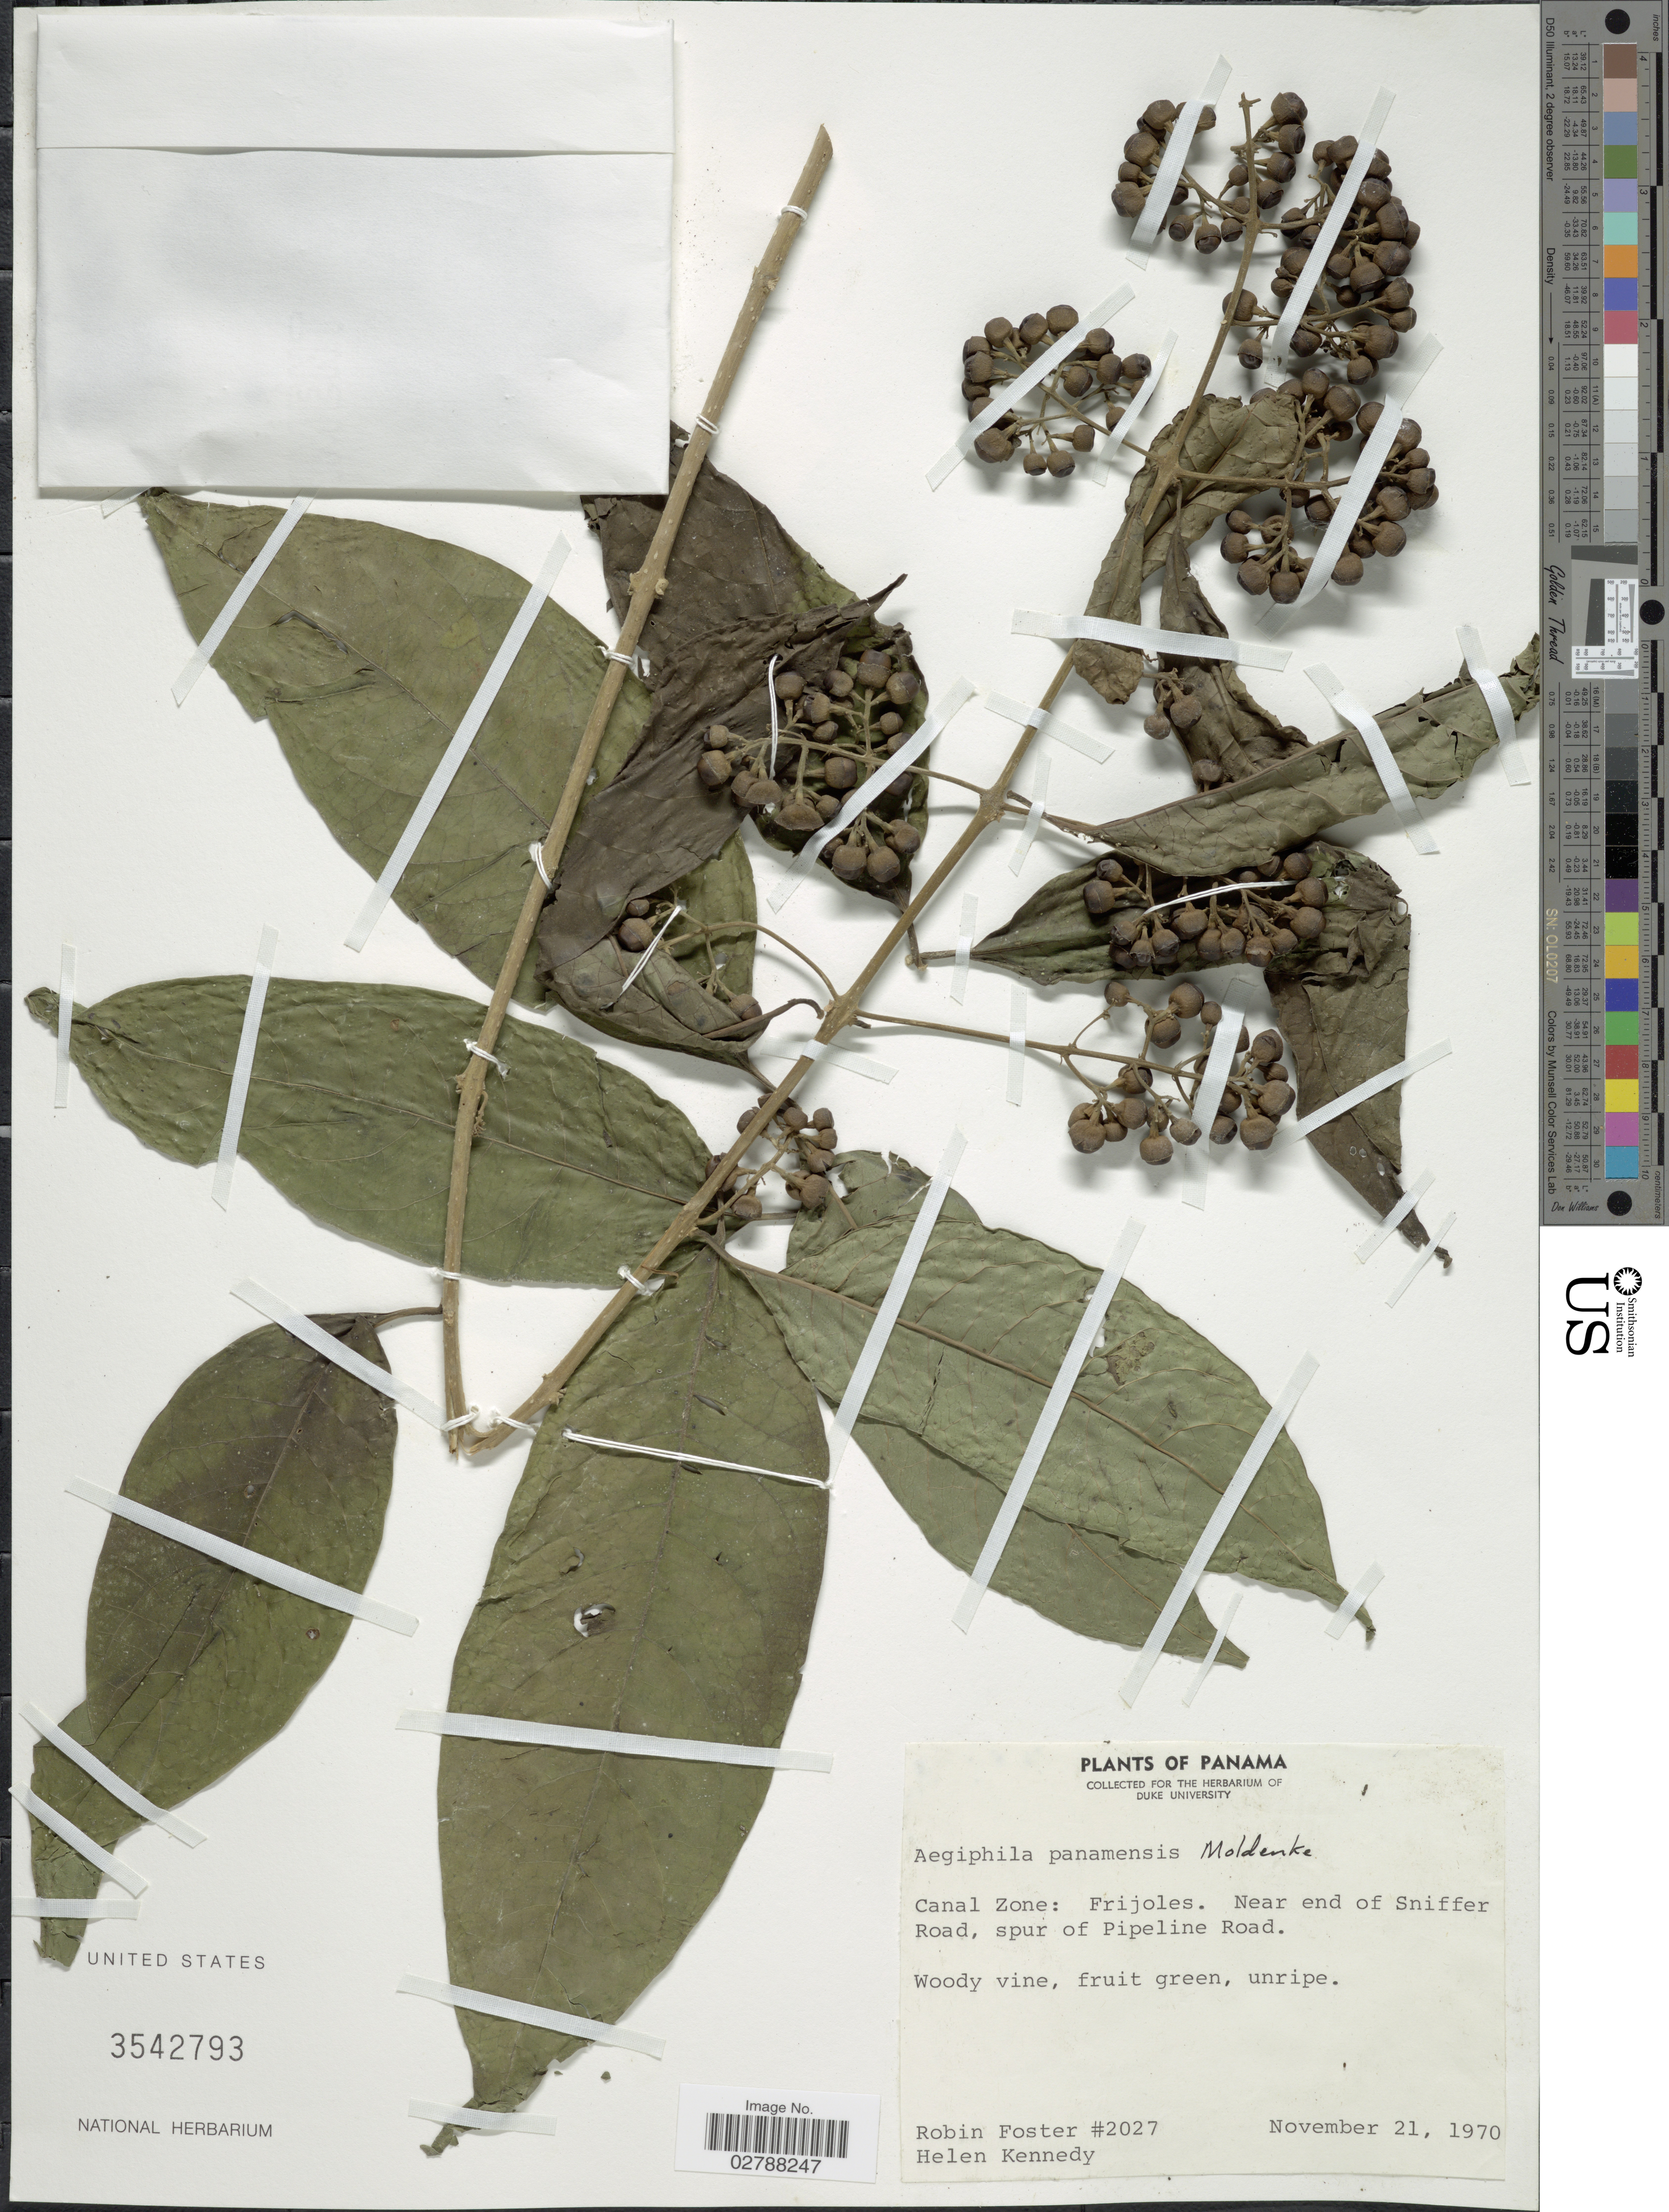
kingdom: Plantae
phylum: Tracheophyta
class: Magnoliopsida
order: Lamiales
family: Lamiaceae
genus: Aegiphila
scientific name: Aegiphila panamensis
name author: Moldenke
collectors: R. B. Foster & H. Kennedy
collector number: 2027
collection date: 1970-11-21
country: Panama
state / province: Colón / Panamá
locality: Canal Zone: Frijoles. Near end of Sniffer Road, spur of Pipeline Road.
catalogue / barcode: US 3542793